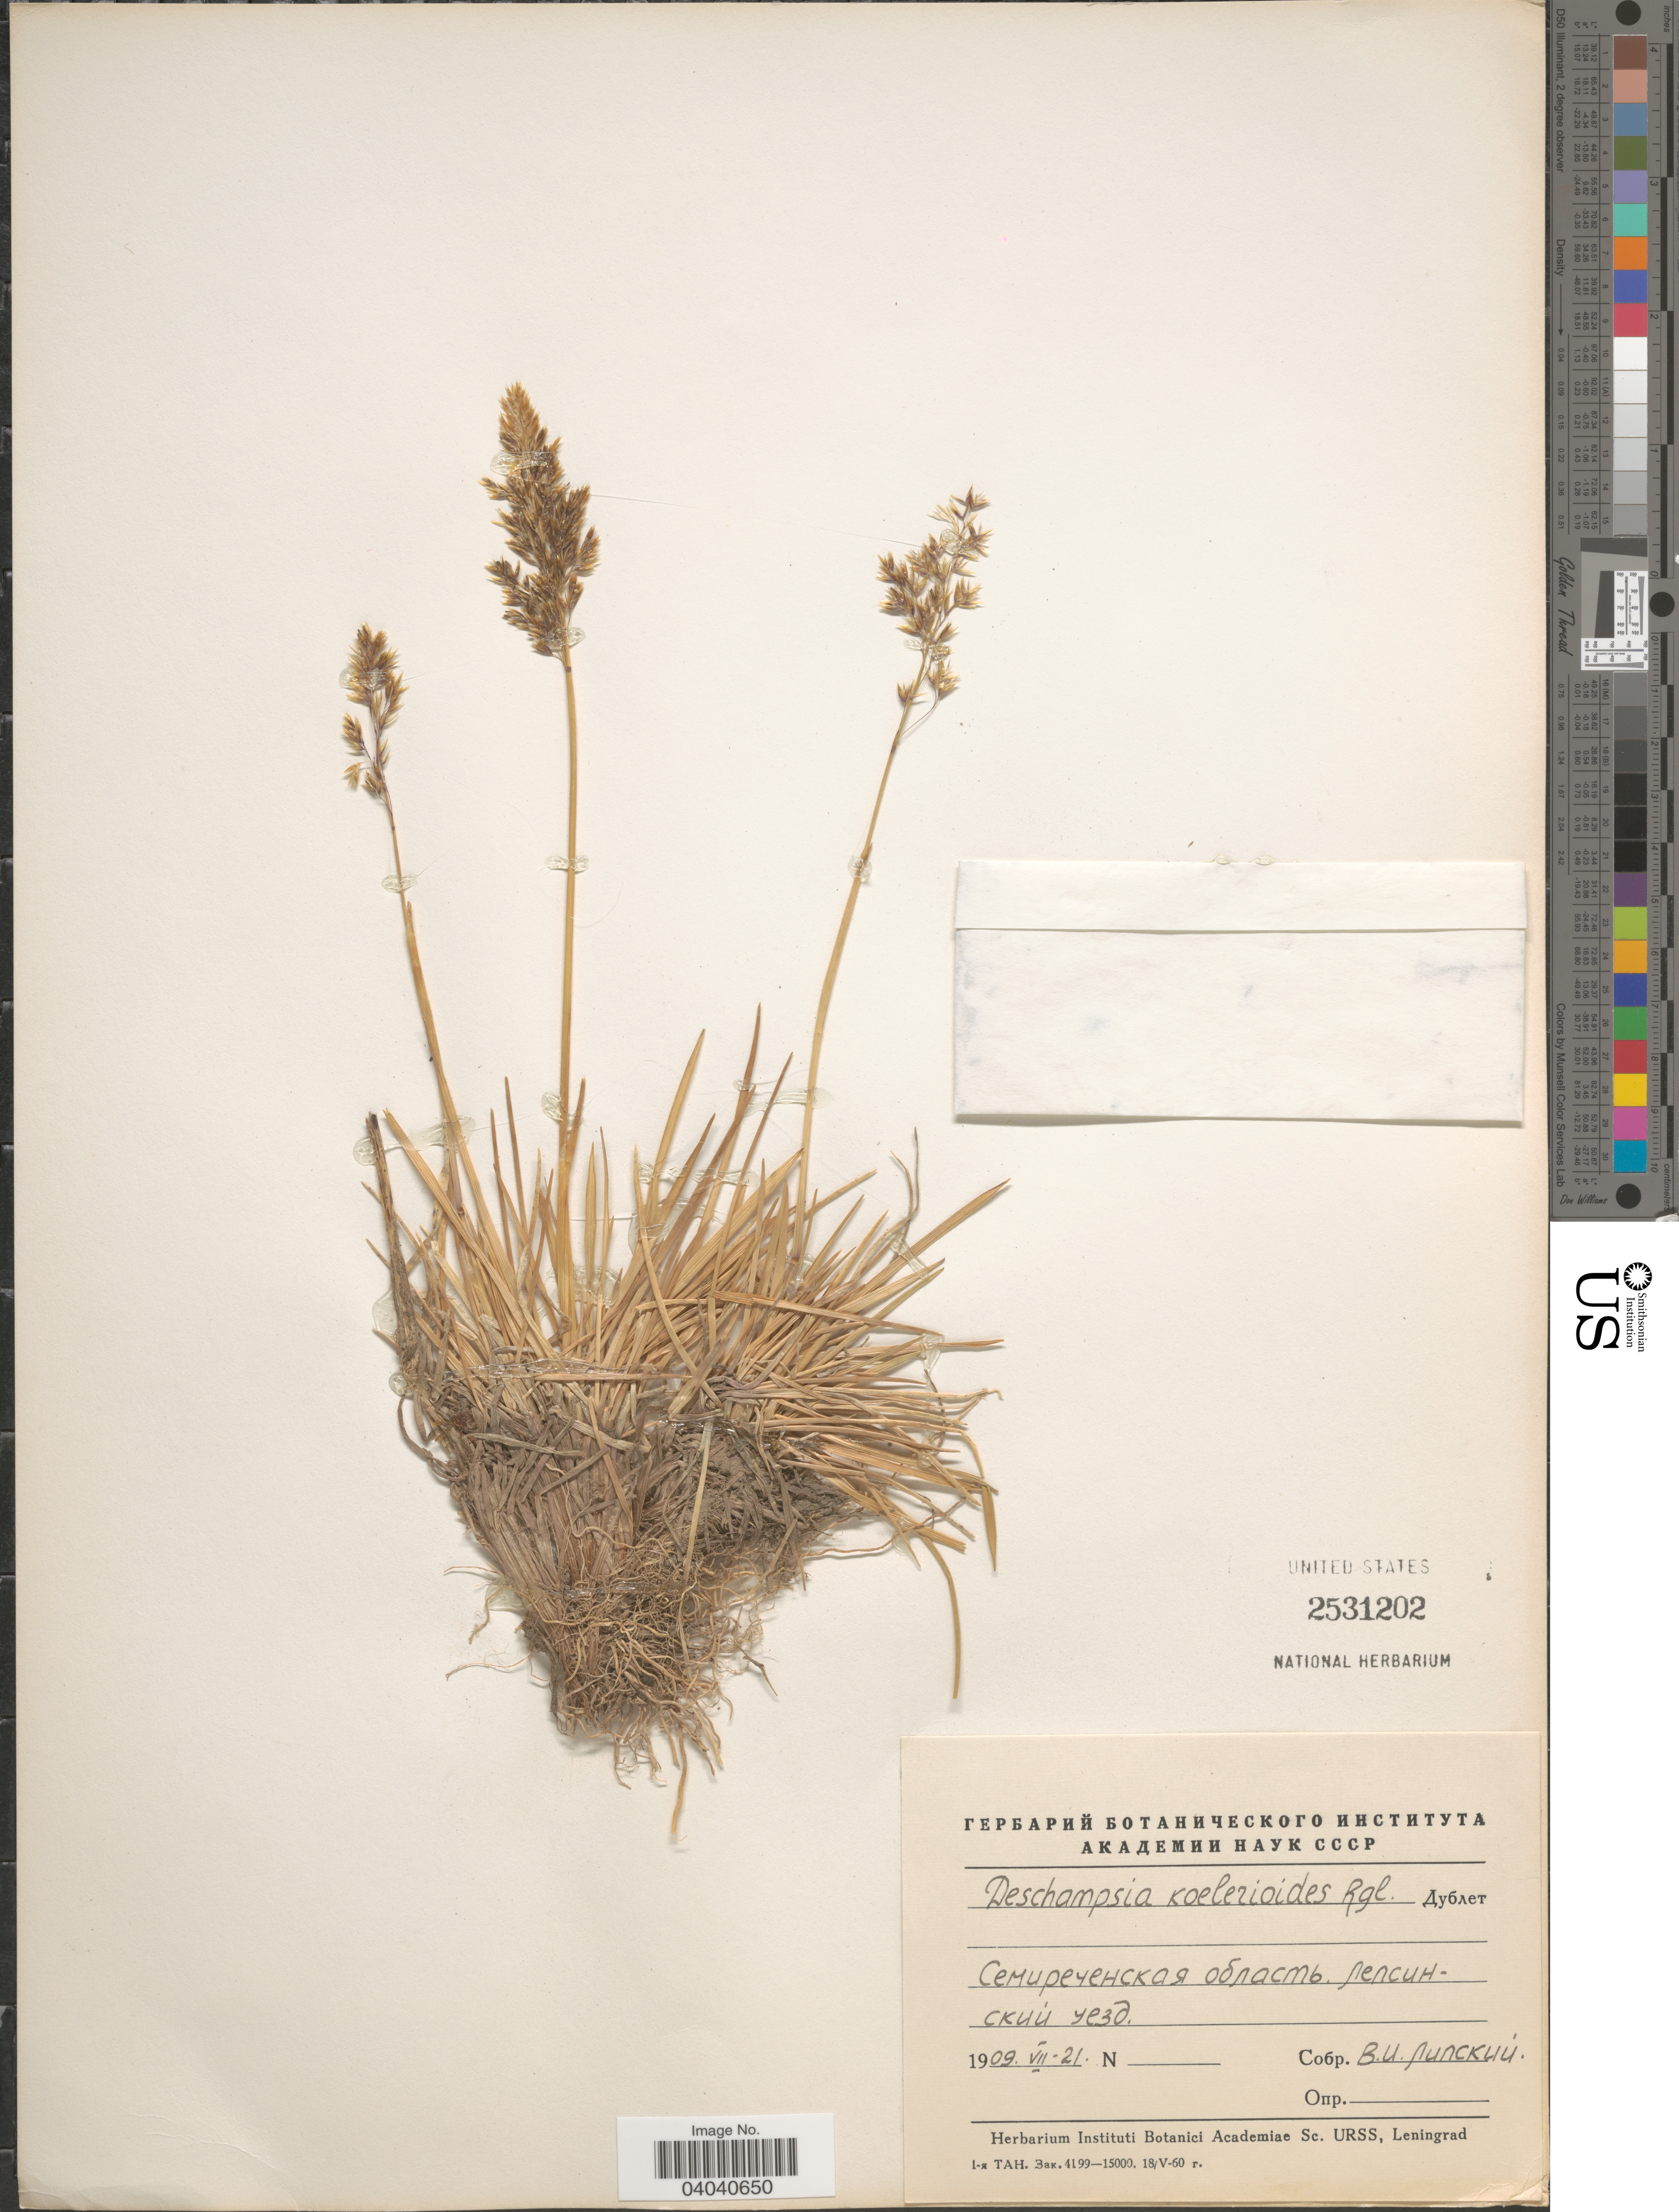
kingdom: Plantae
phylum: Tracheophyta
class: Liliopsida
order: Poales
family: Poaceae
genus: Deschampsia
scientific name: Deschampsia koelerioides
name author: Regel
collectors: V. Lipskiy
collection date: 1909-07-21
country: Kazakhstan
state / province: Almaty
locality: Lepsinskiy uezd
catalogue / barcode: US 2531202